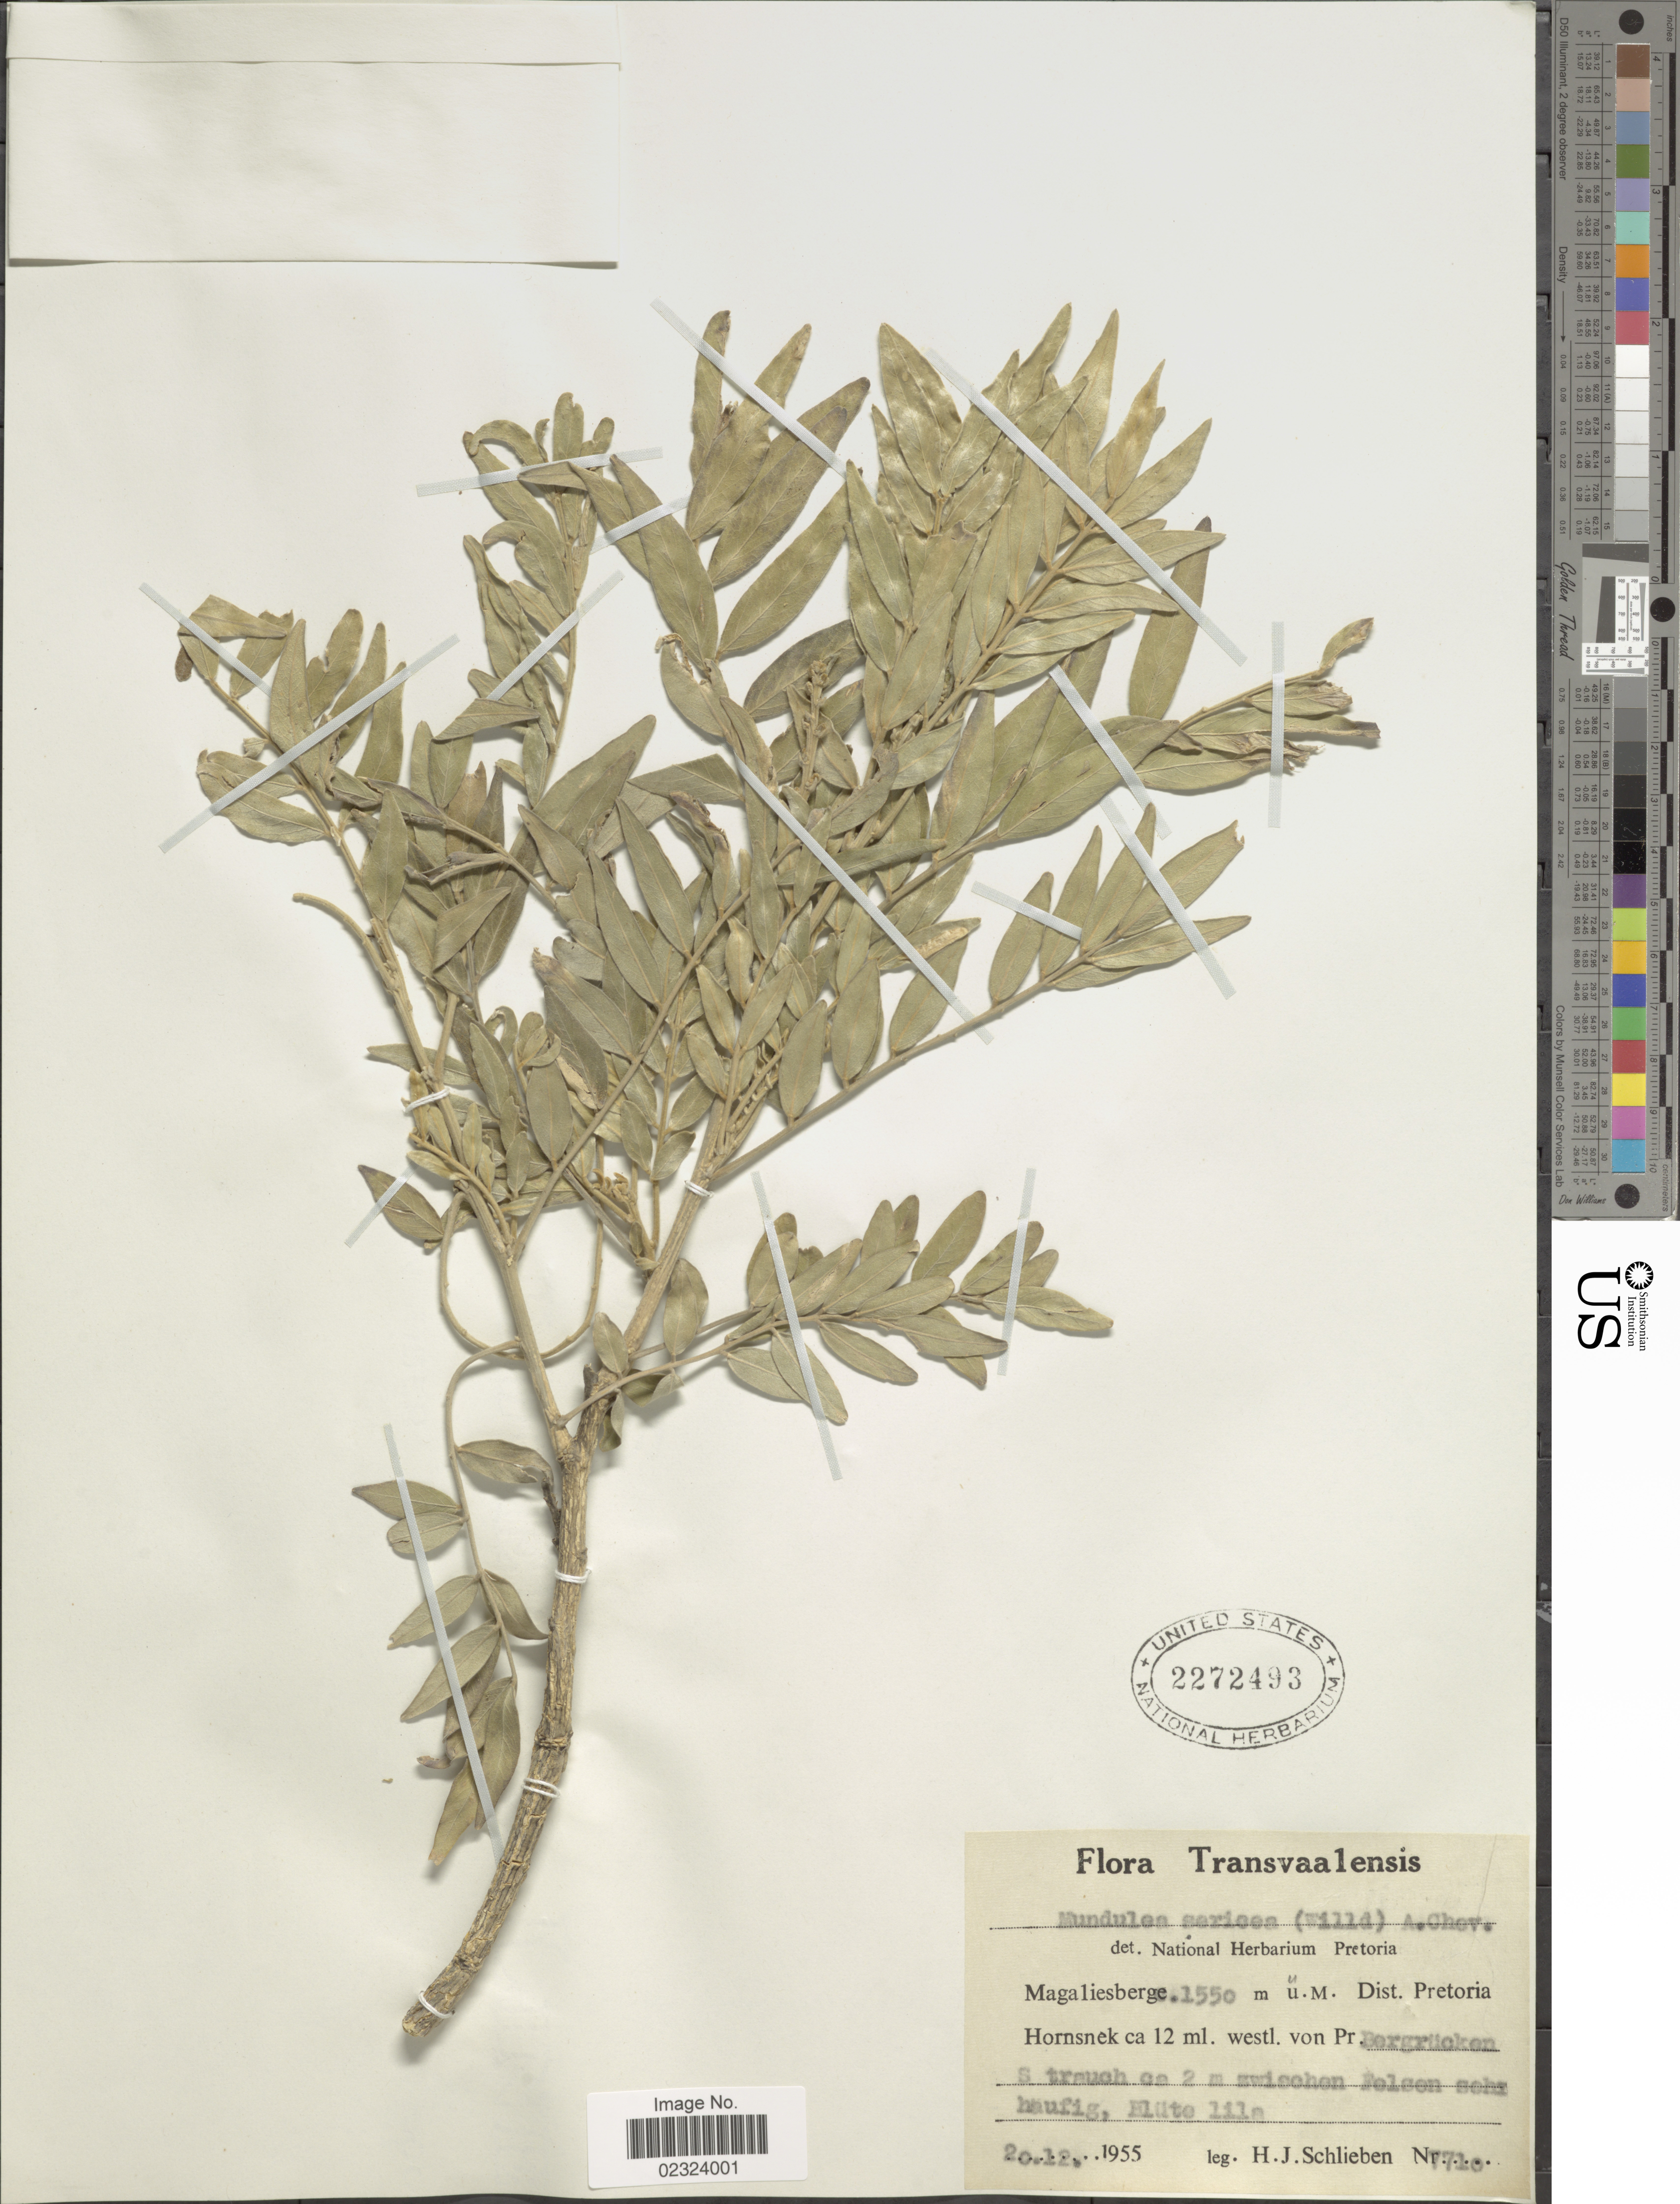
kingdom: Plantae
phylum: Tracheophyta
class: Magnoliopsida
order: Fabales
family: Fabaceae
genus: Mundulea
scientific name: Mundulea sericea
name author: (Willd.) A. Chev.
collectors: H. J. Schlieben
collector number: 7710*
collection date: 1955-12-20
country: South Africa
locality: Transvaalensis. Magaliesberge. Dist. Pretoria. Hornsnek ca 12 ml. von Pr. Bergrücken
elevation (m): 1550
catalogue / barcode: US 2272493